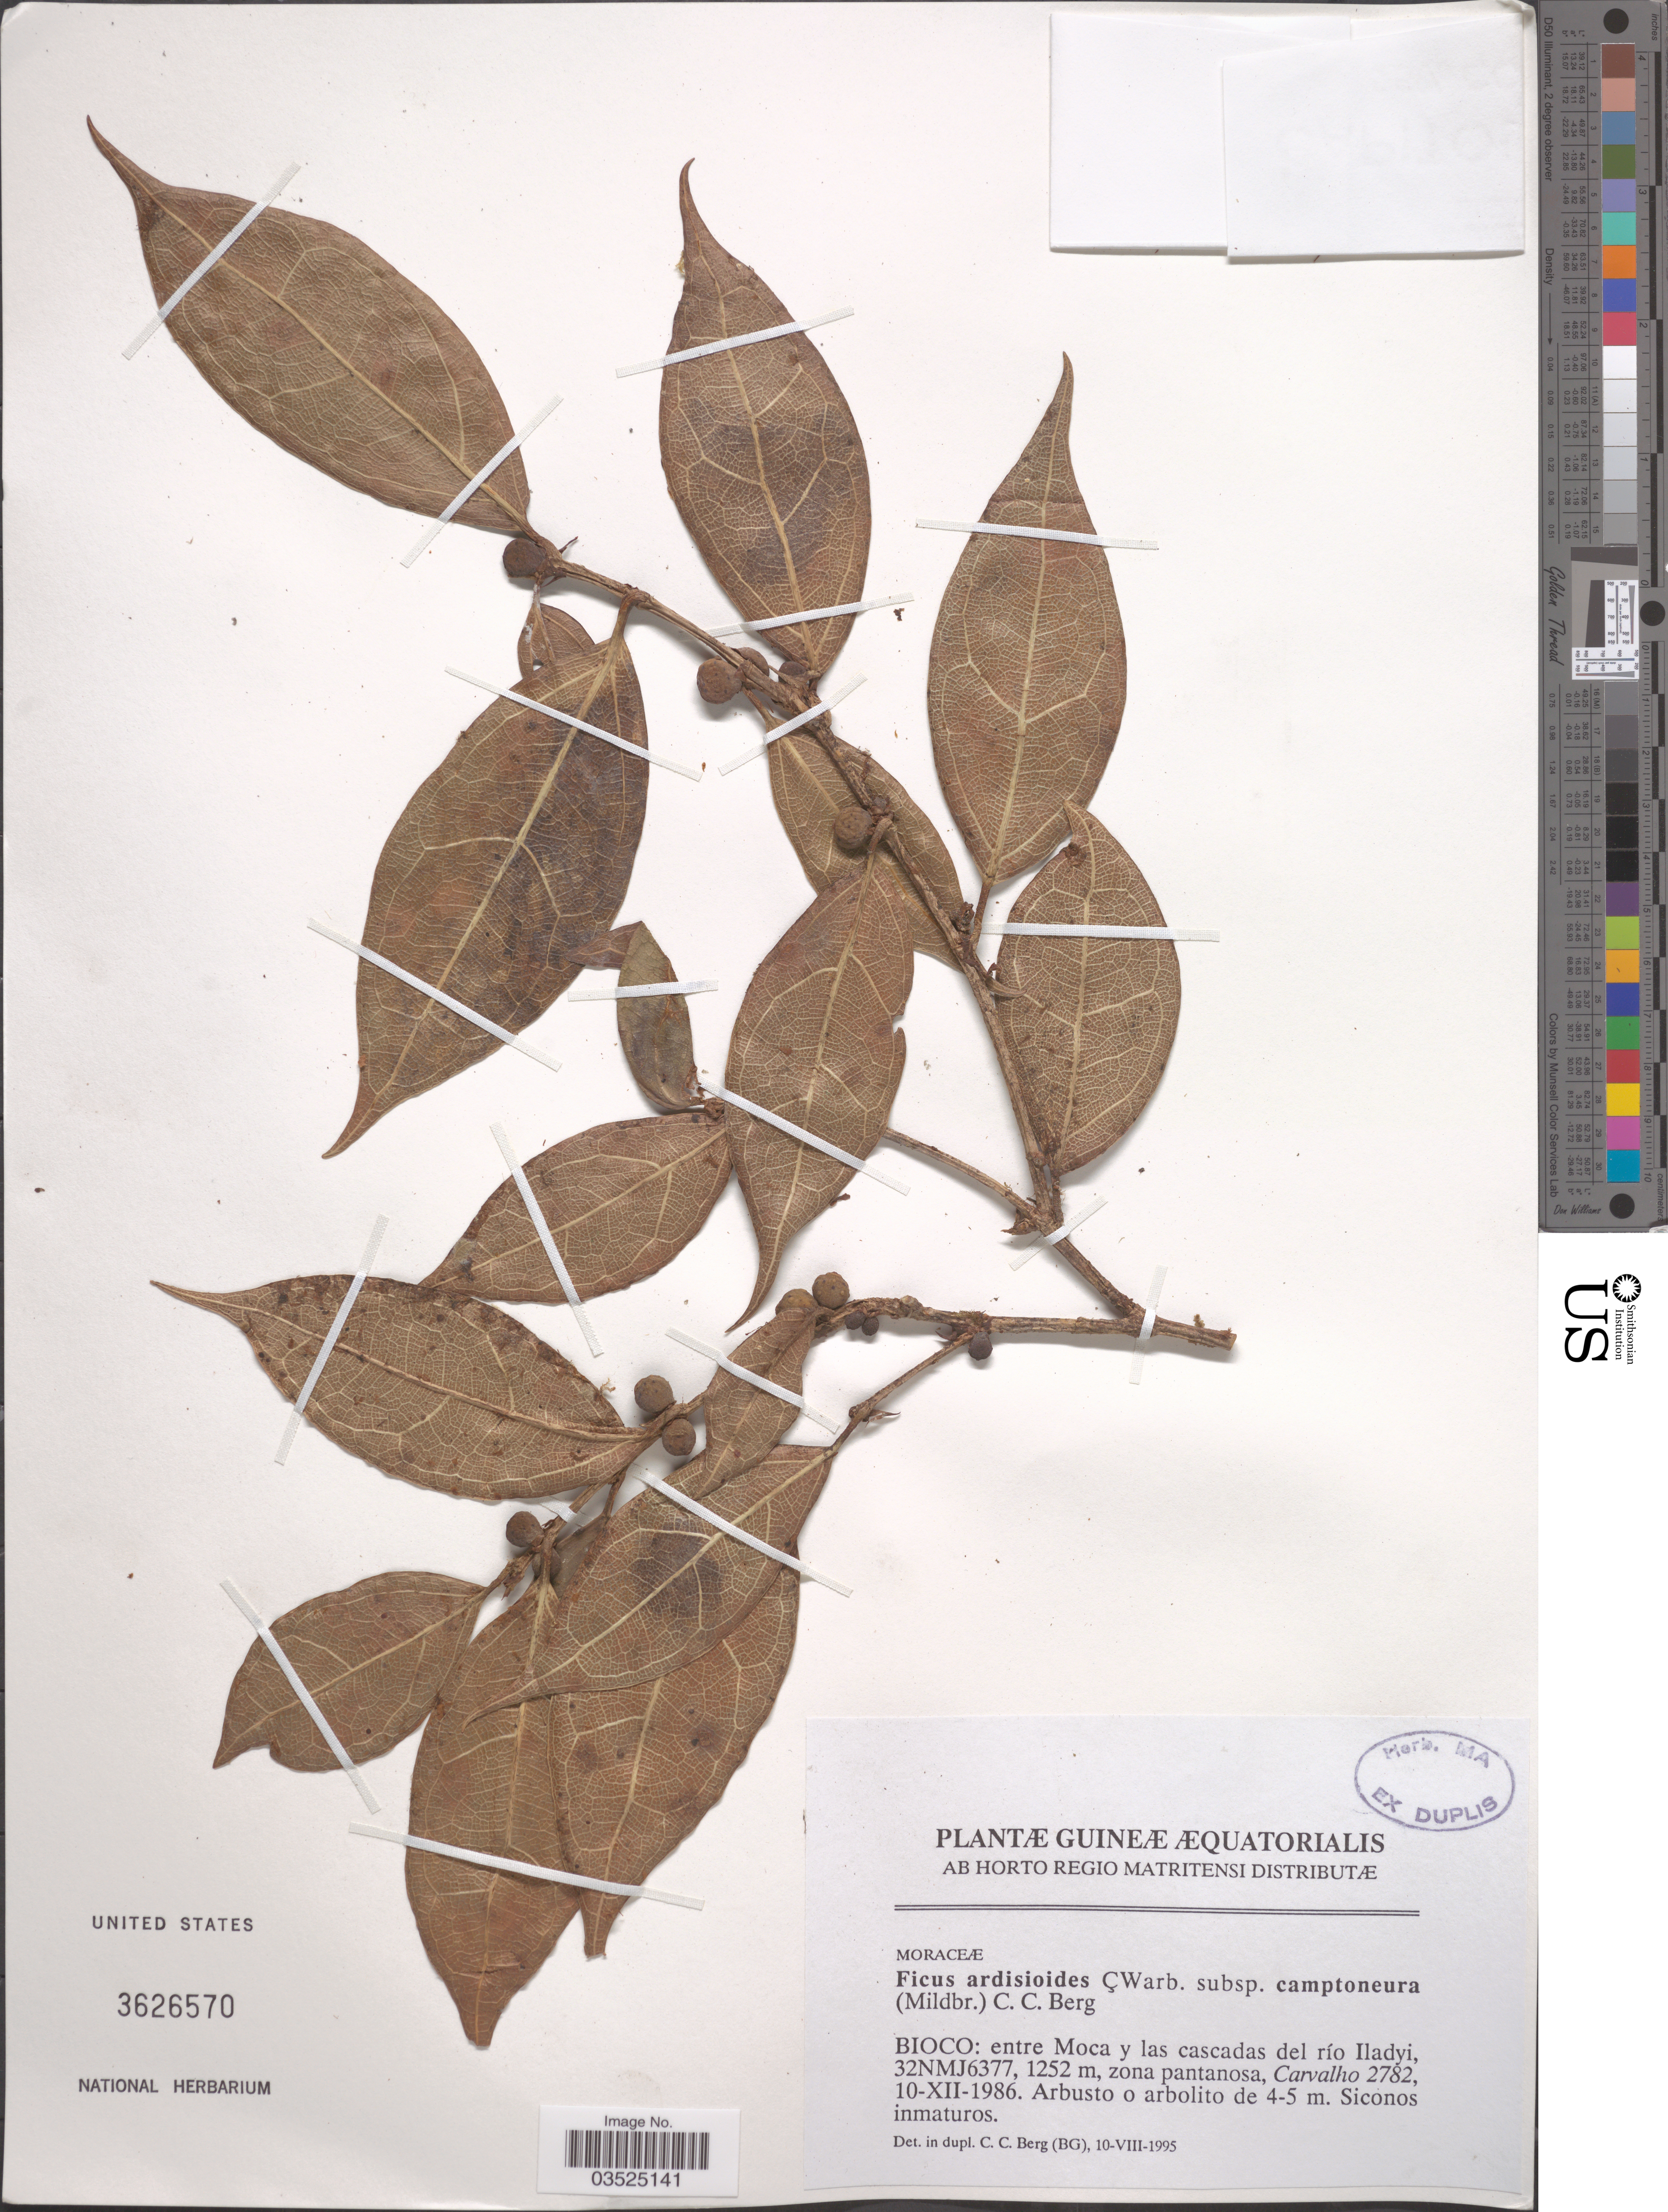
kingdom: Plantae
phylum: Tracheophyta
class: Magnoliopsida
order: Rosales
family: Moraceae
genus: Ficus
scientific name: Ficus ardisioides subsp. camptoneura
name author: (Mildbr.) C.C. Berg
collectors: Carvalho, --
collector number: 2782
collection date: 1986-12-10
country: Equatorial Guinea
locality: Guineae Aequatorialis. Bioco: entre Moca y las cascadas del río Iladyi, 32NMJ6377, zona pantanosa.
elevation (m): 1252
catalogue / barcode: US 3626570